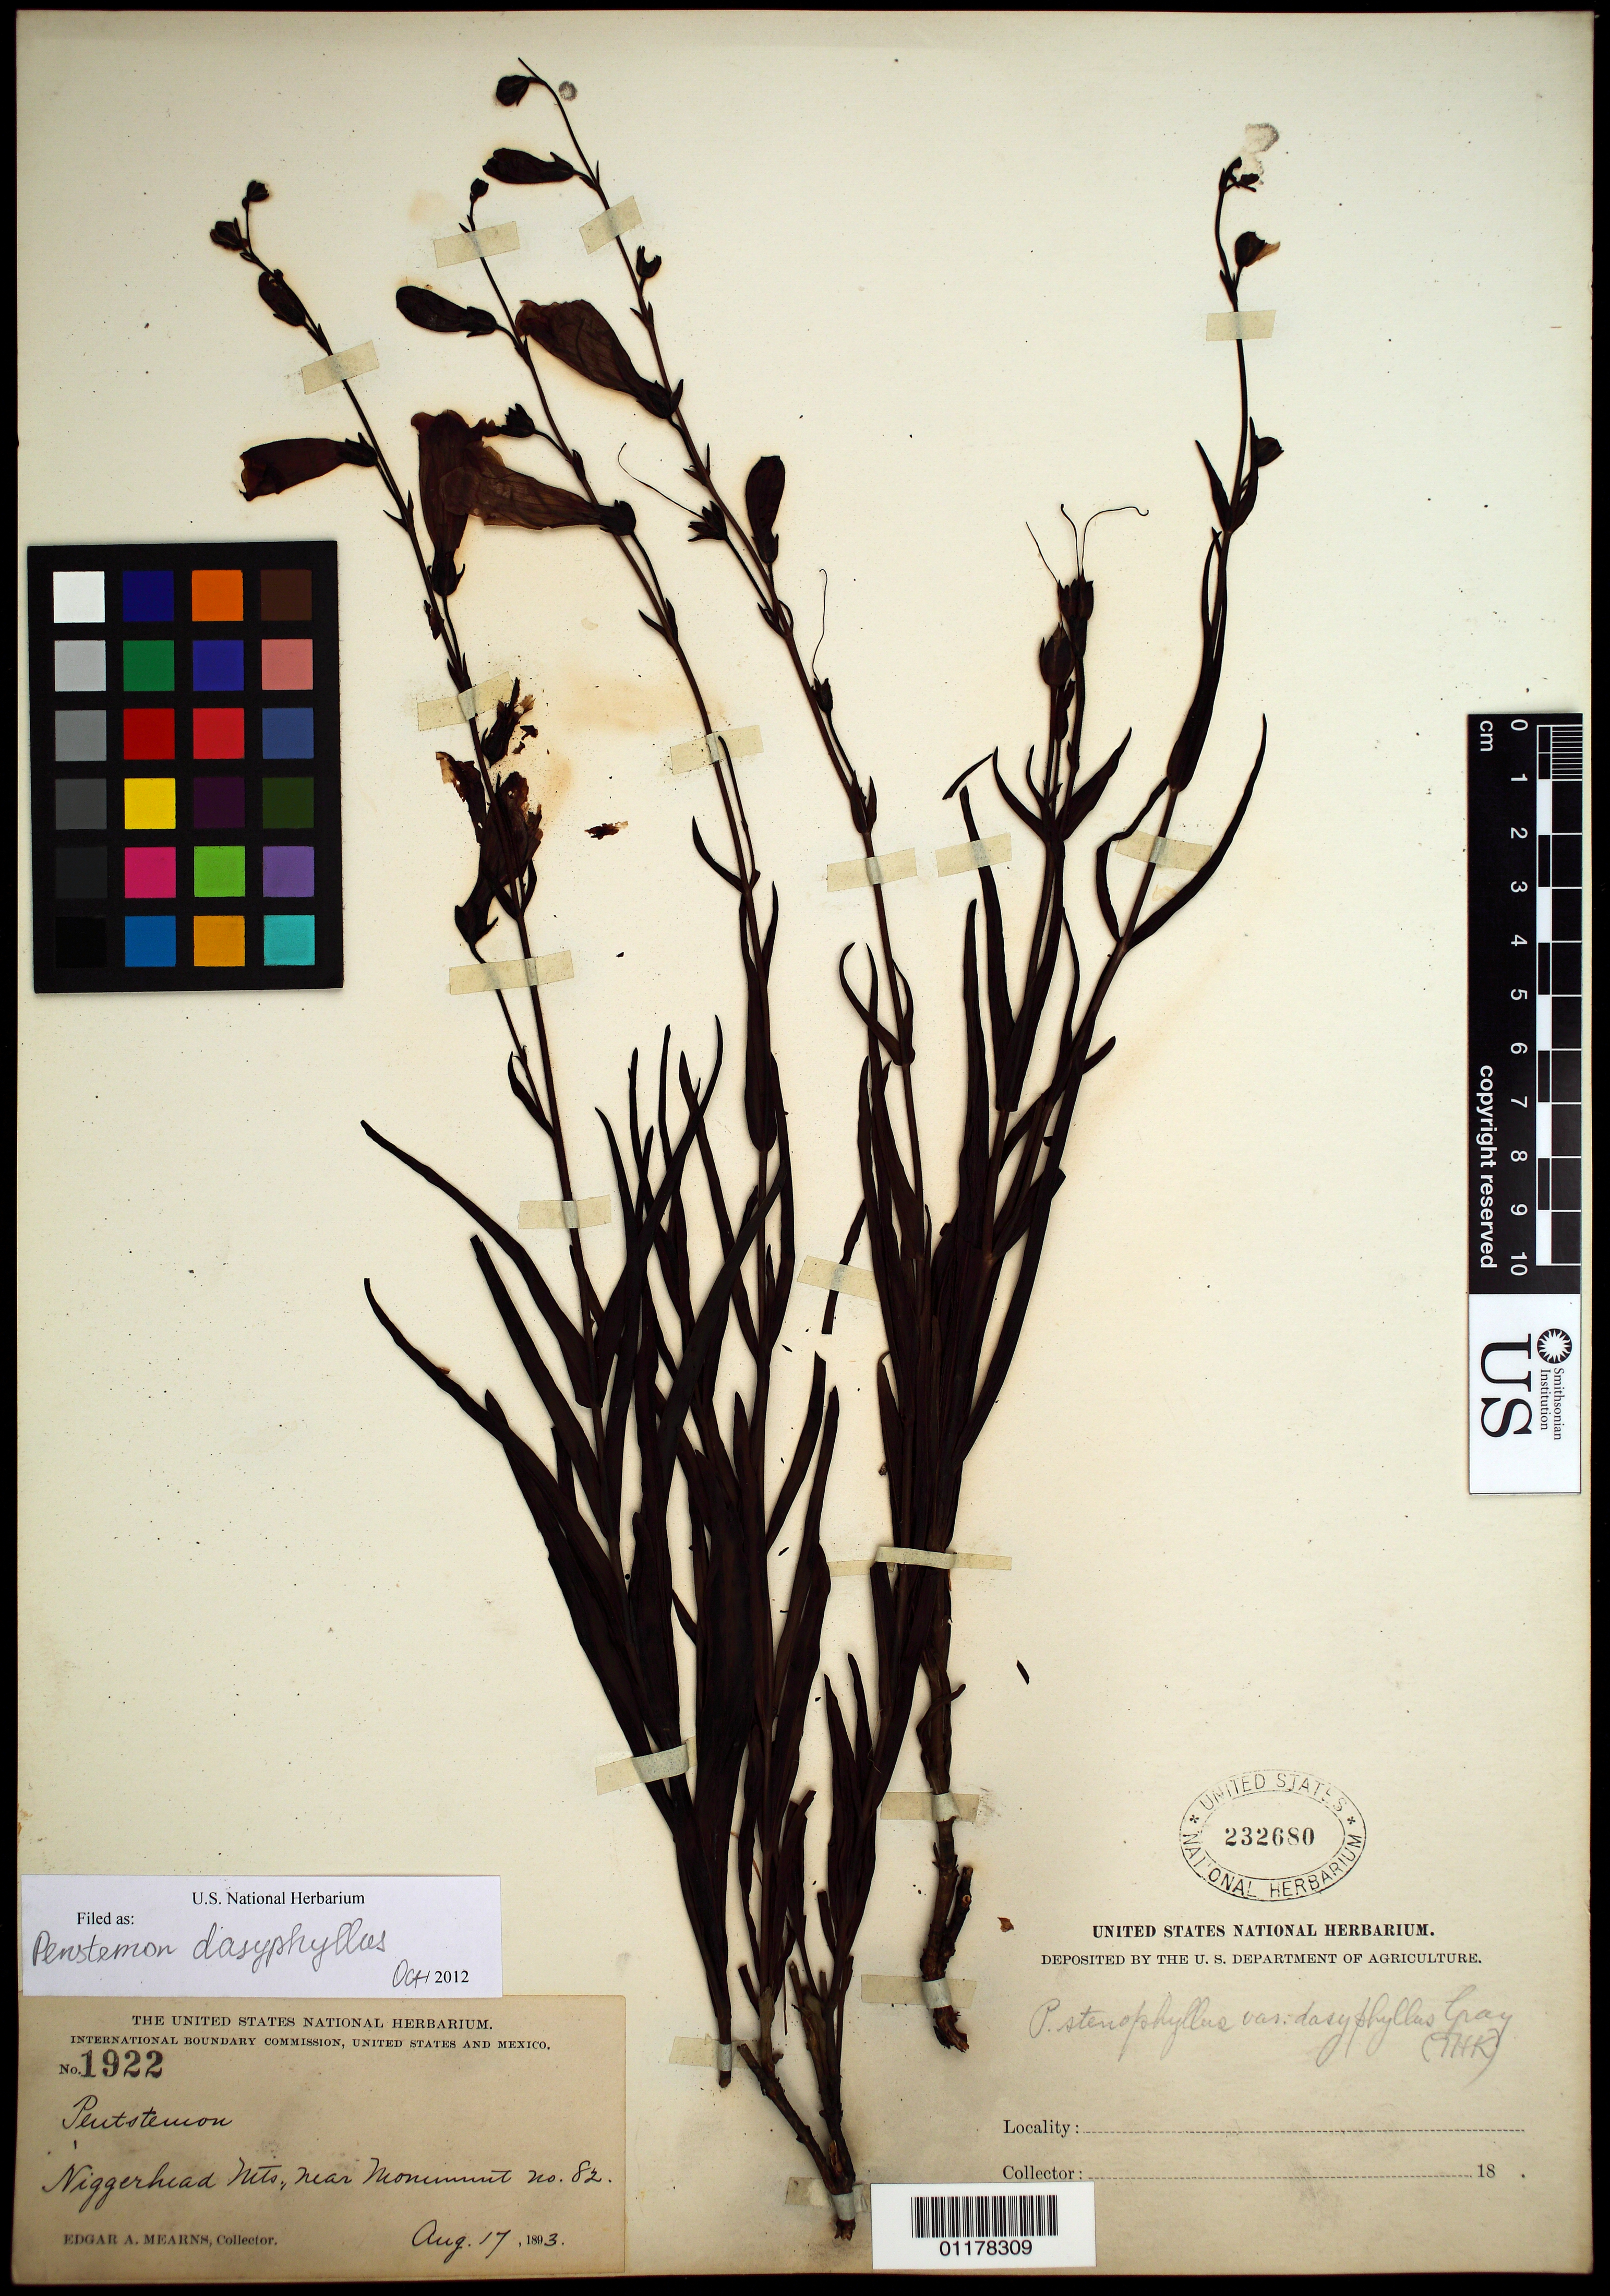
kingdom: Plantae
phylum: Tracheophyta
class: Magnoliopsida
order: Lamiales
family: Plantaginaceae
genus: Penstemon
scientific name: Penstemon dasyphyllus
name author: A. Gray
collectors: E. A. Mearns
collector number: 1922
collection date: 1893-08-17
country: United States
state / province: Texas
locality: Nigger Head Mts., near Monument 82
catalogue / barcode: US 232680